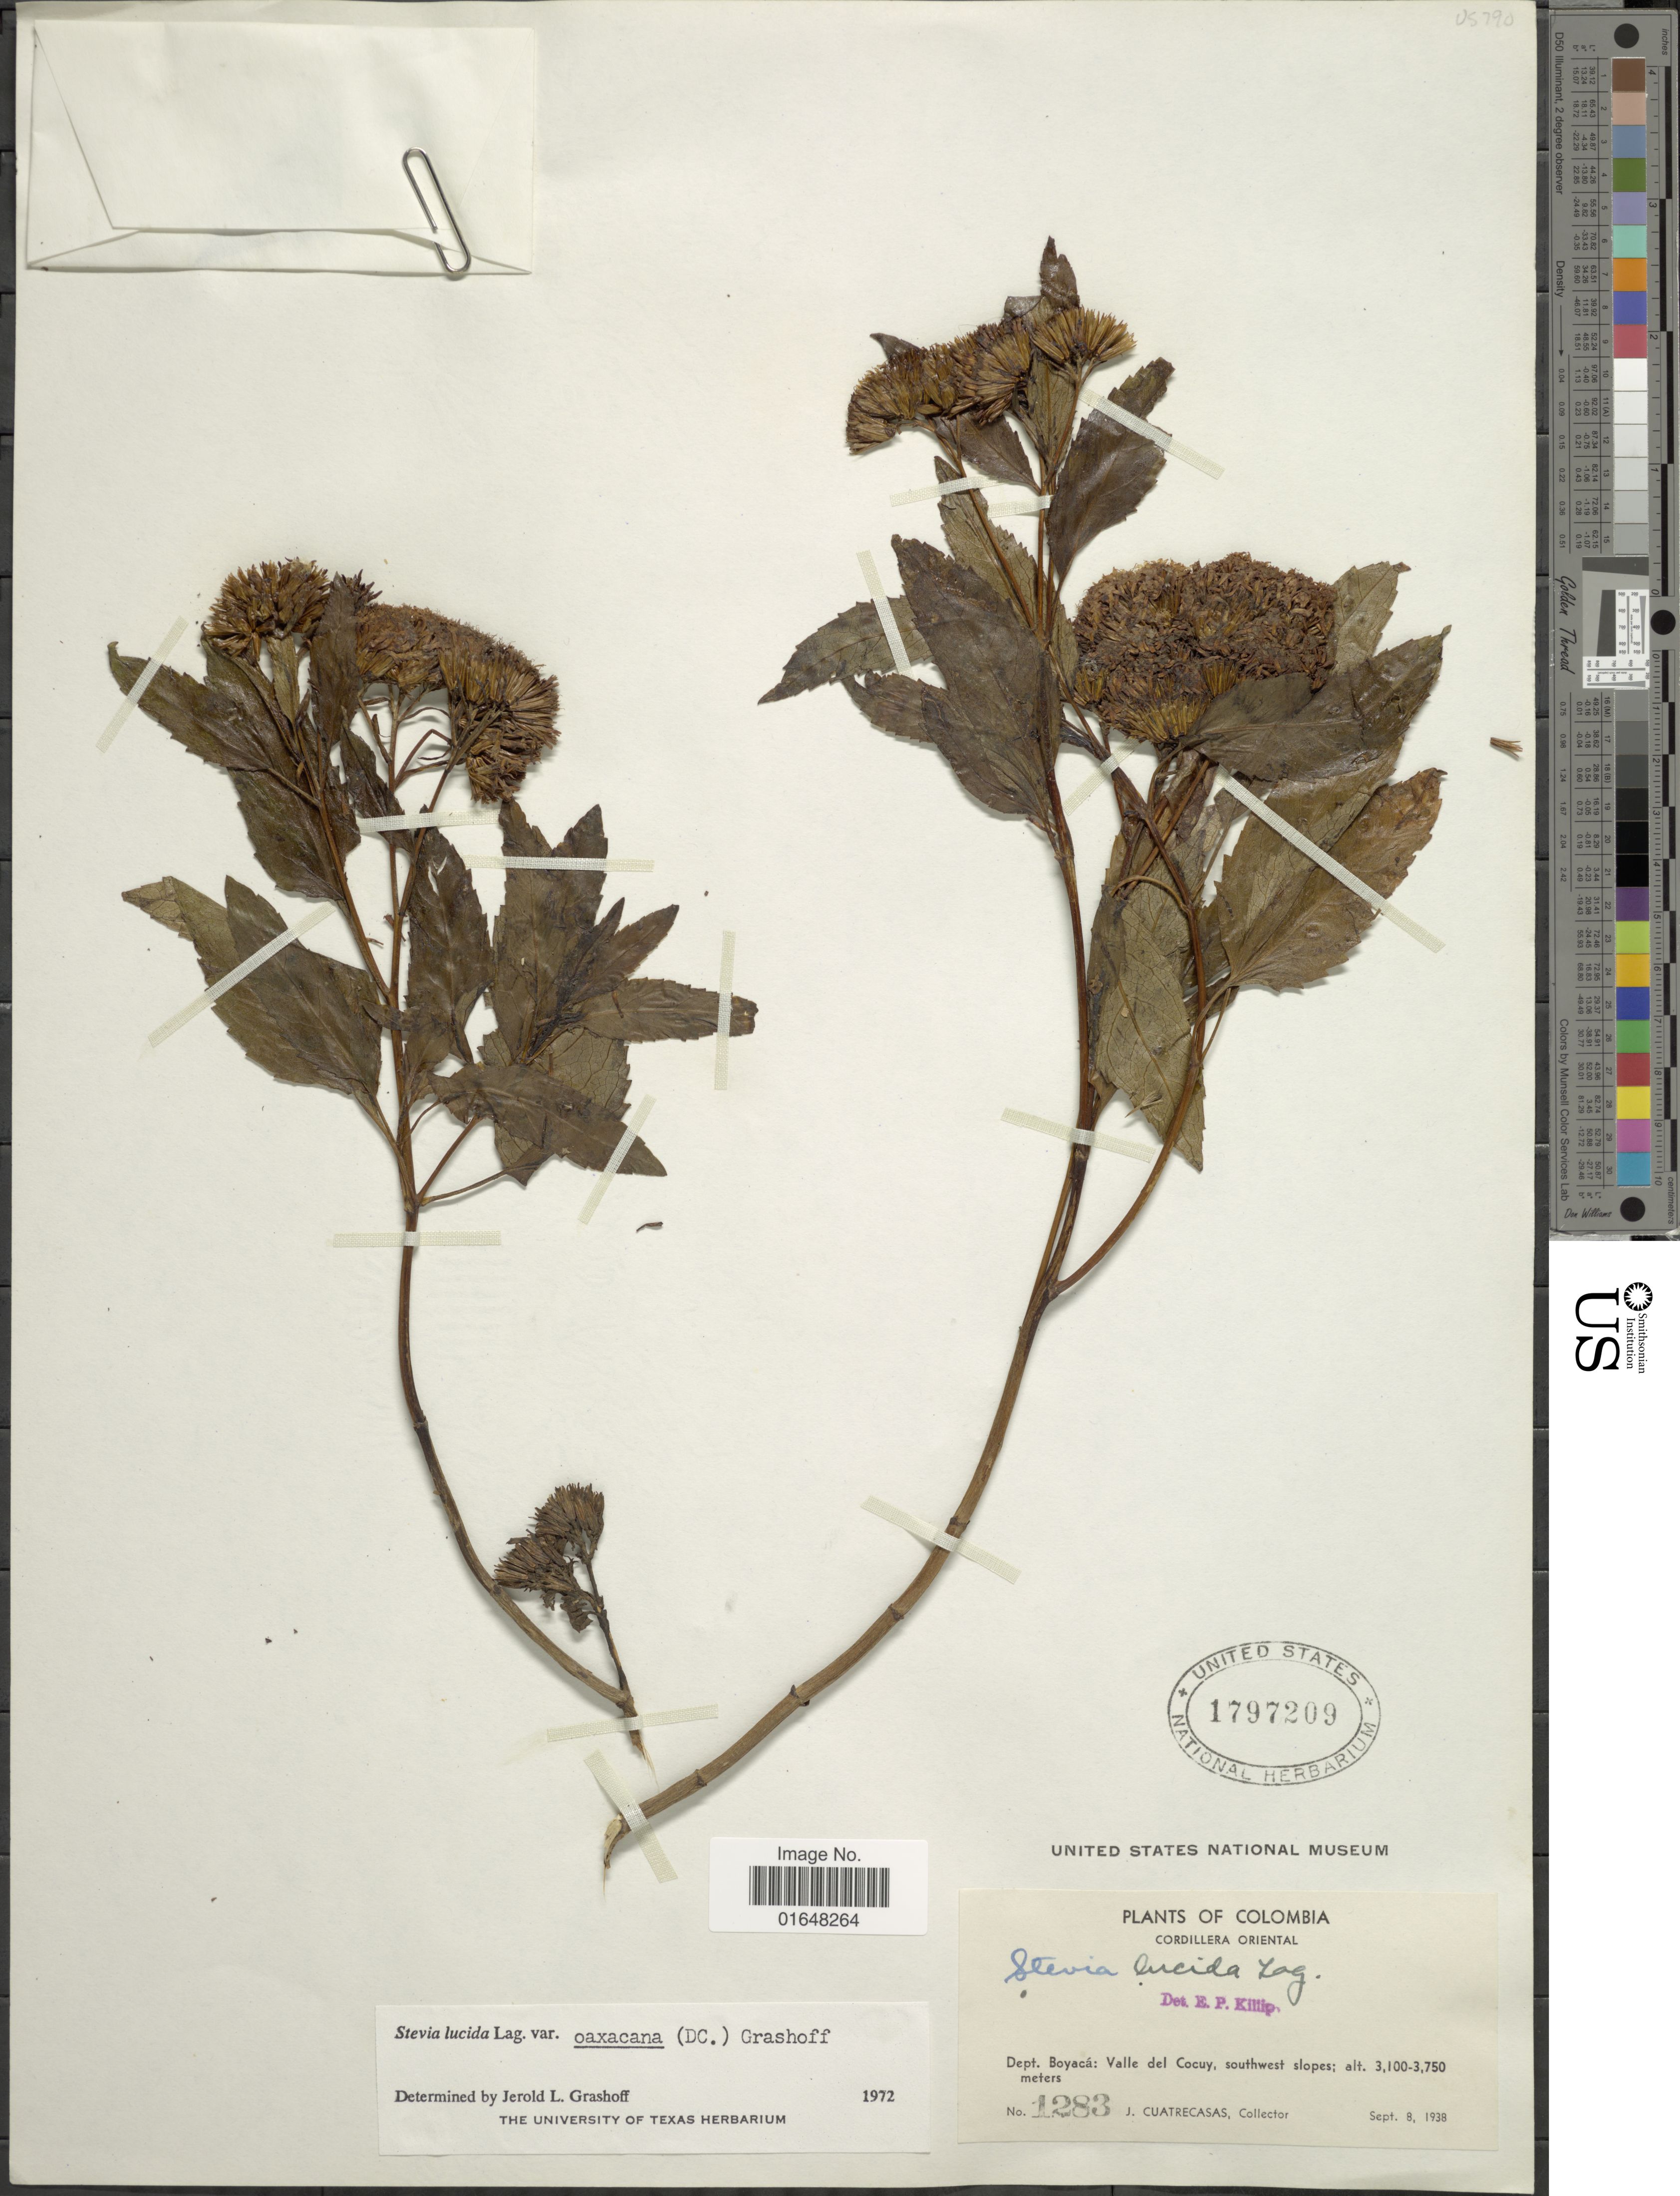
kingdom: Plantae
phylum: Tracheophyta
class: Magnoliopsida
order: Asterales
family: Asteraceae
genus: Stevia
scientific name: Stevia lucida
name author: Lag.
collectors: J. Cuatrecasas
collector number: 1283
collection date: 1938-09-08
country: Colombia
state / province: Boyacá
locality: Cordillera Oriental, Valle del Cocuy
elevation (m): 3100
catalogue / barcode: US 1797209